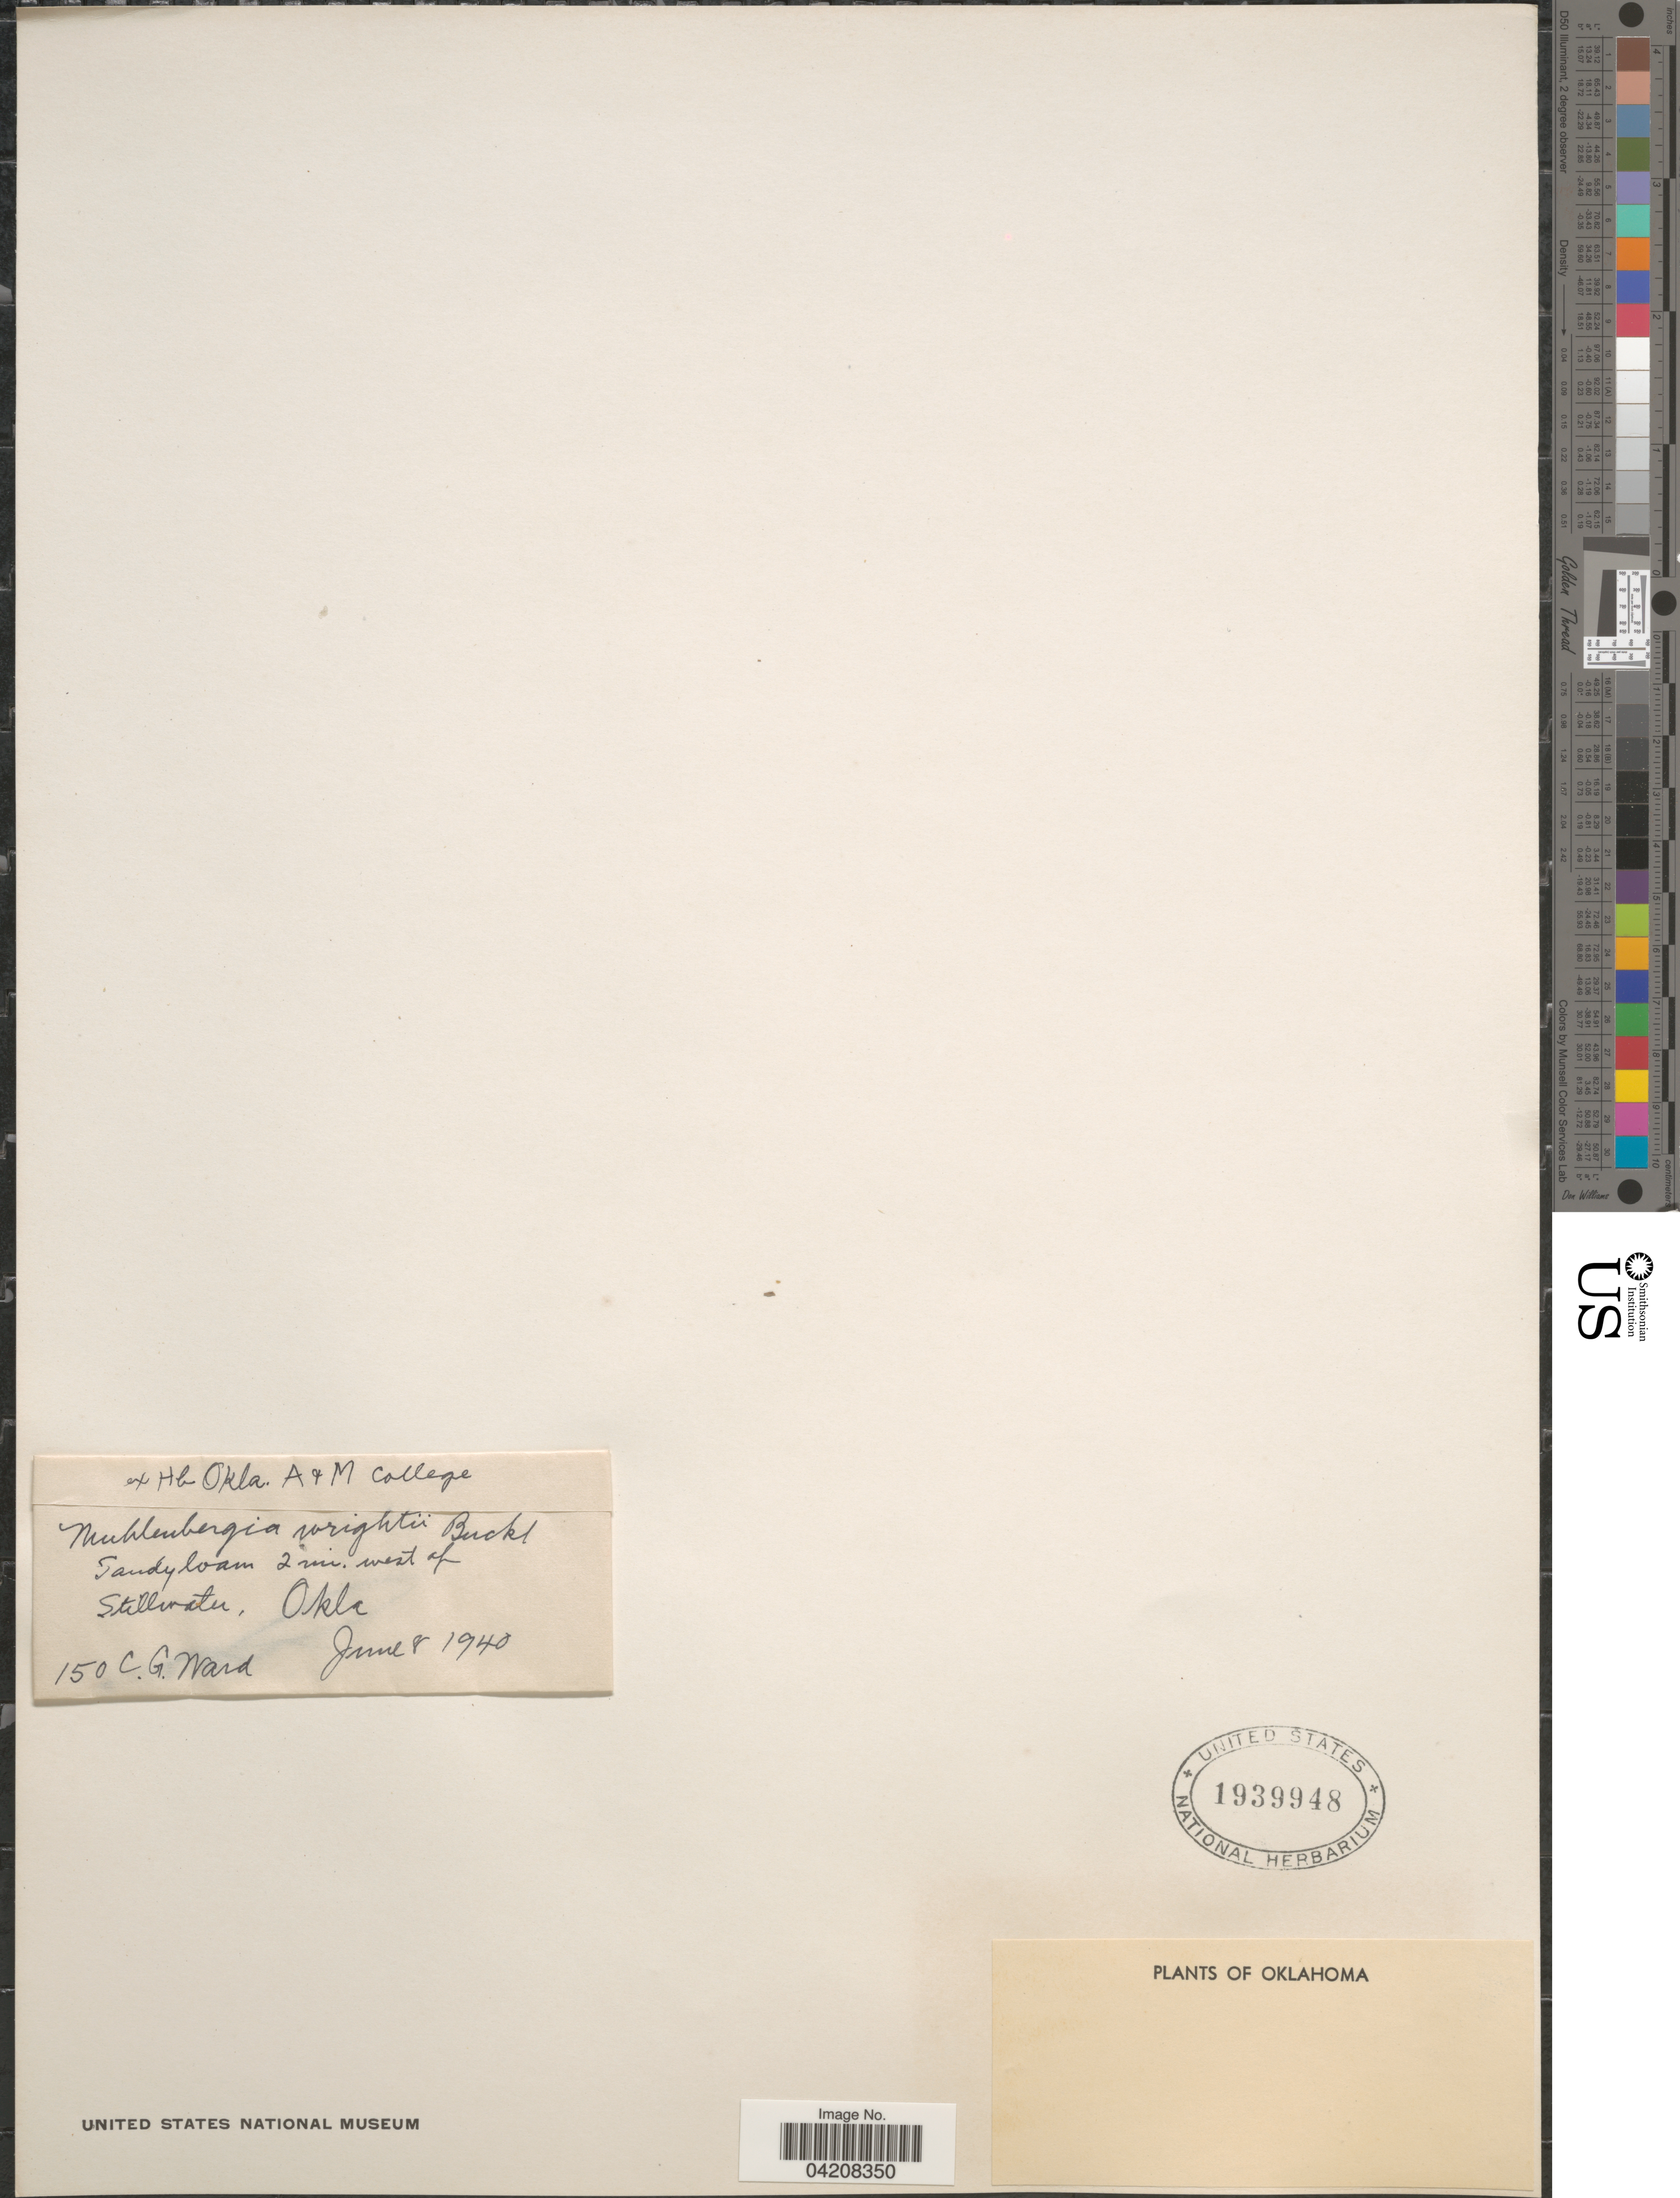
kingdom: Plantae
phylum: Tracheophyta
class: Liliopsida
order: Poales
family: Poaceae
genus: Muhlenbergia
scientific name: Muhlenbergia cuspidata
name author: (Torr. ex Hook.) Rydb.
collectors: C. Ward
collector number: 150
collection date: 1940-06-08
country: United States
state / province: Oklahoma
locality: Sandy loam 2 mi. west of Stillwater.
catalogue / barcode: US 1939948